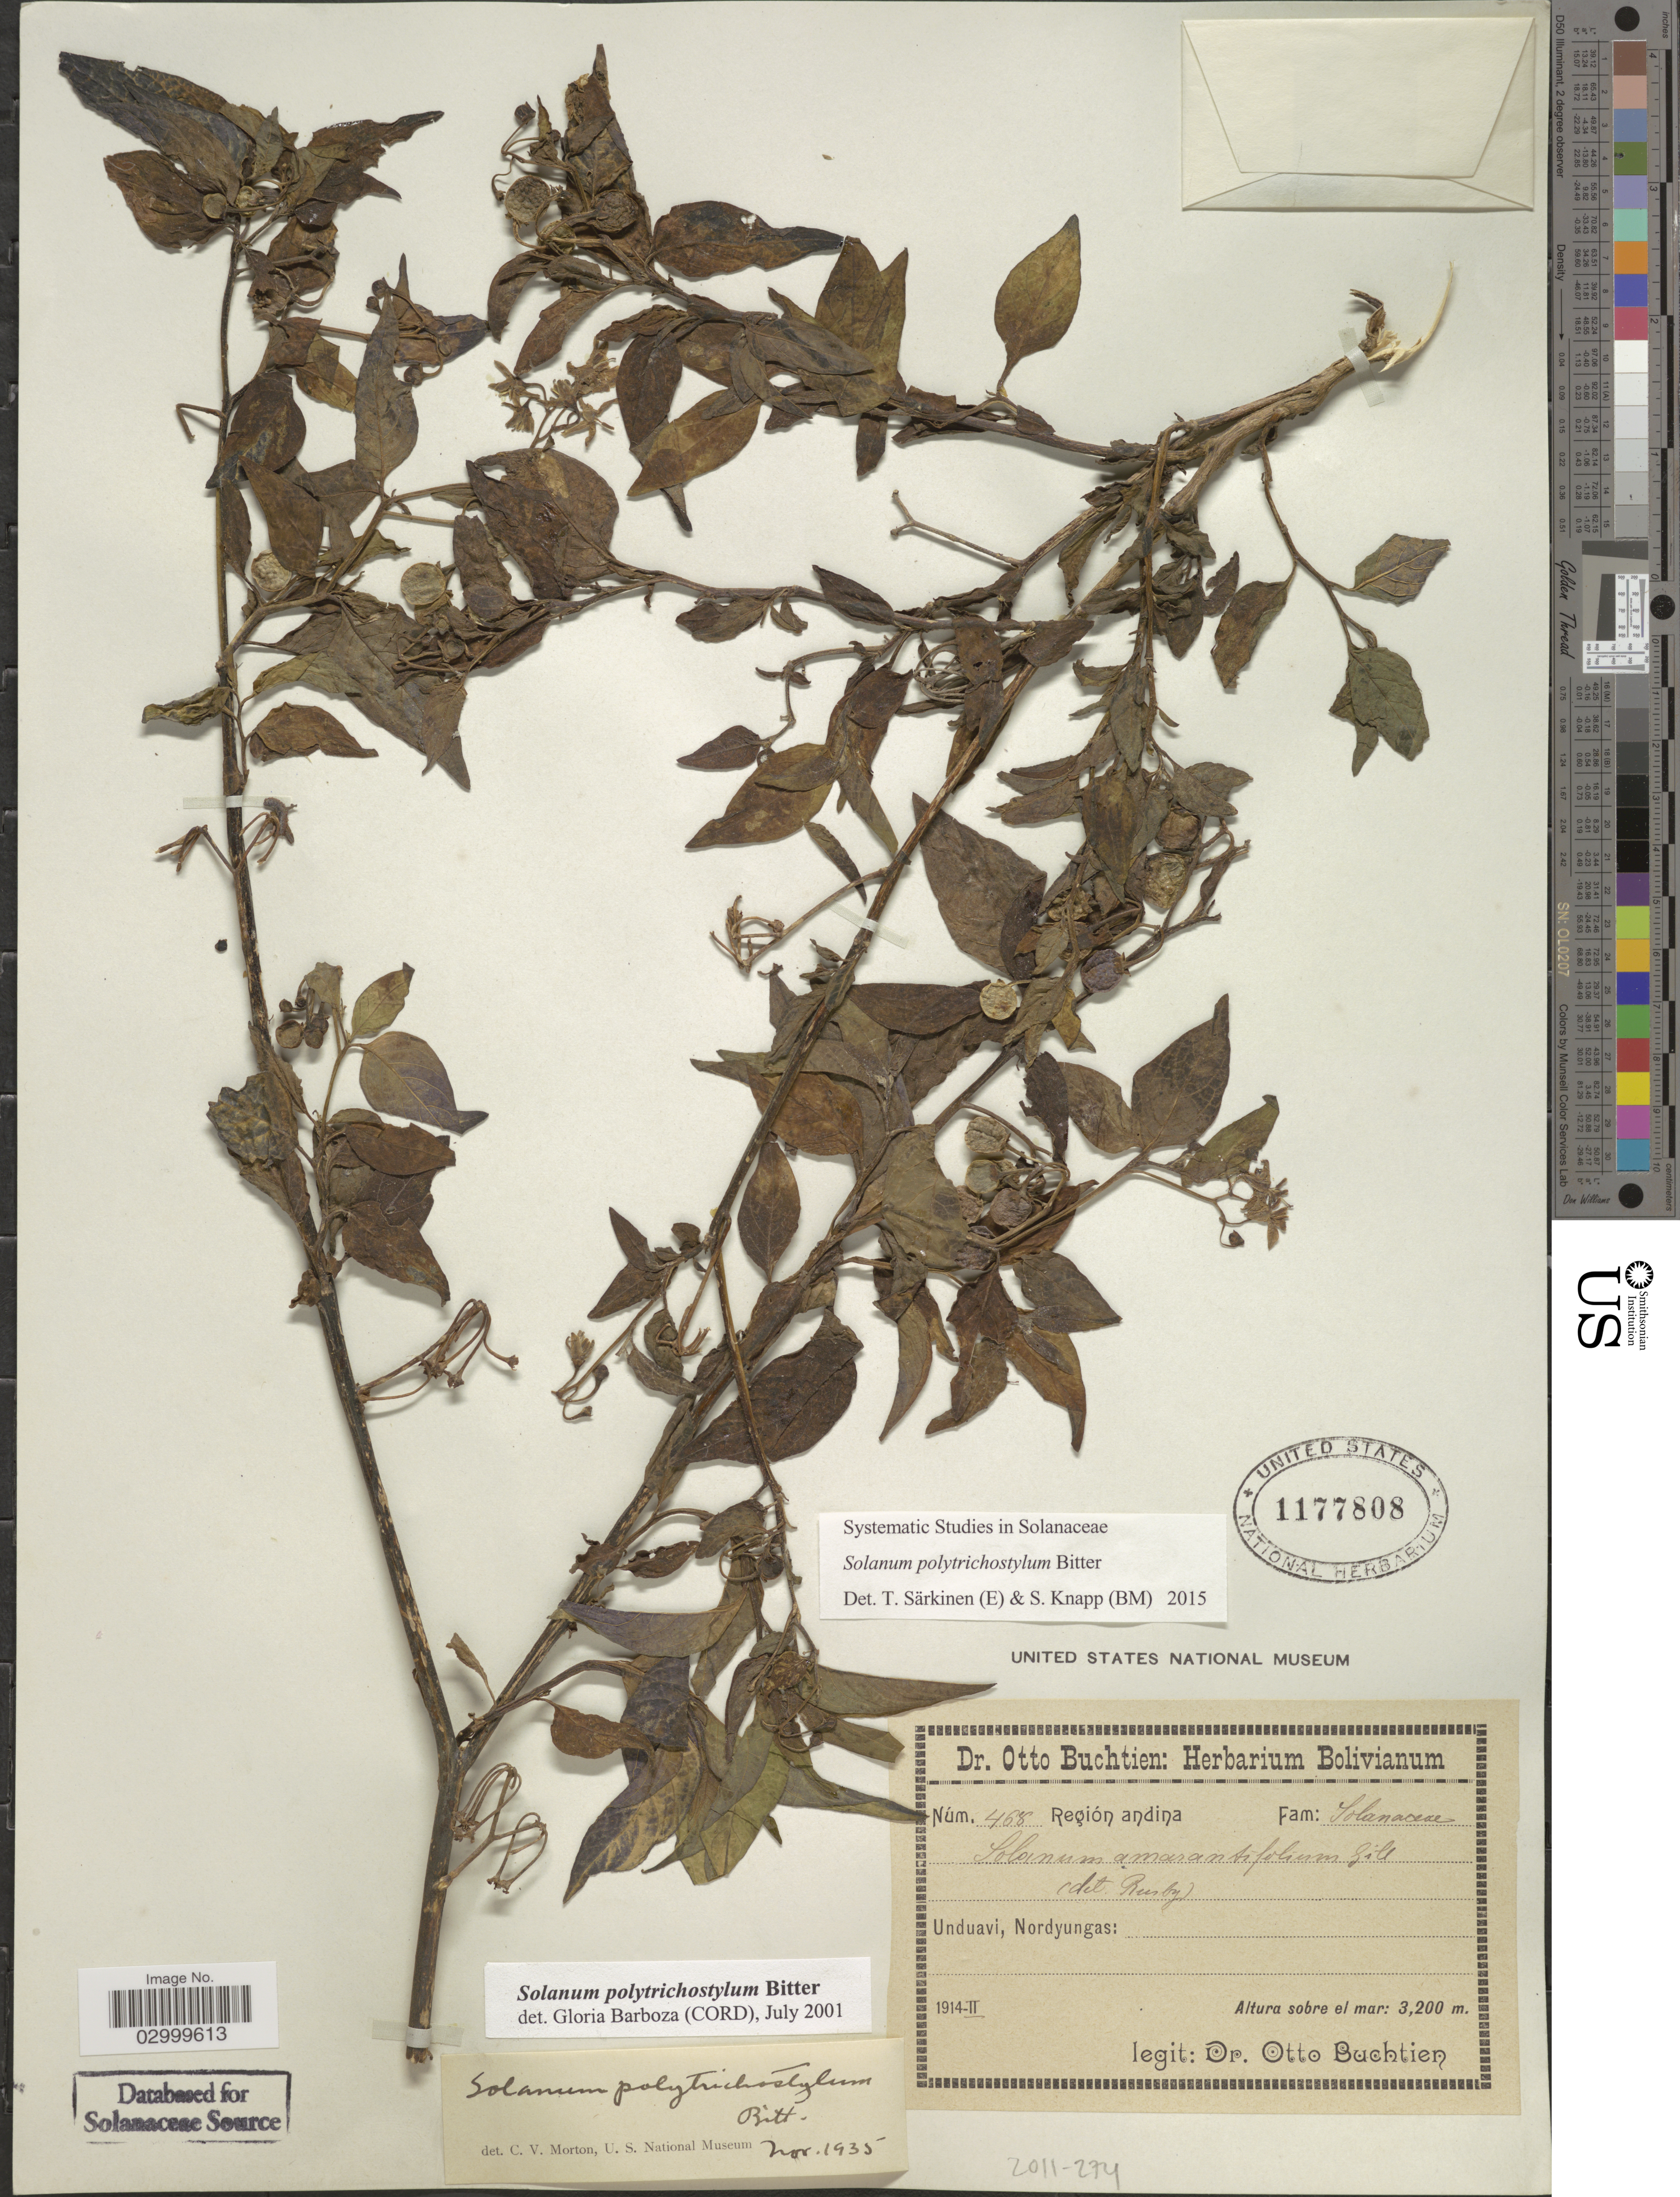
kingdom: Plantae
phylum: Tracheophyta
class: Magnoliopsida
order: Solanales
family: Solanaceae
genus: Solanum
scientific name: Solanum polytrichostylum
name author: Bitter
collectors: O. Buchtien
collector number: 468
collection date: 1914-02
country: Bolivia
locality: Región: andina, Unduavi, Nordyungas.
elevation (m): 3200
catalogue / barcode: US 1177808